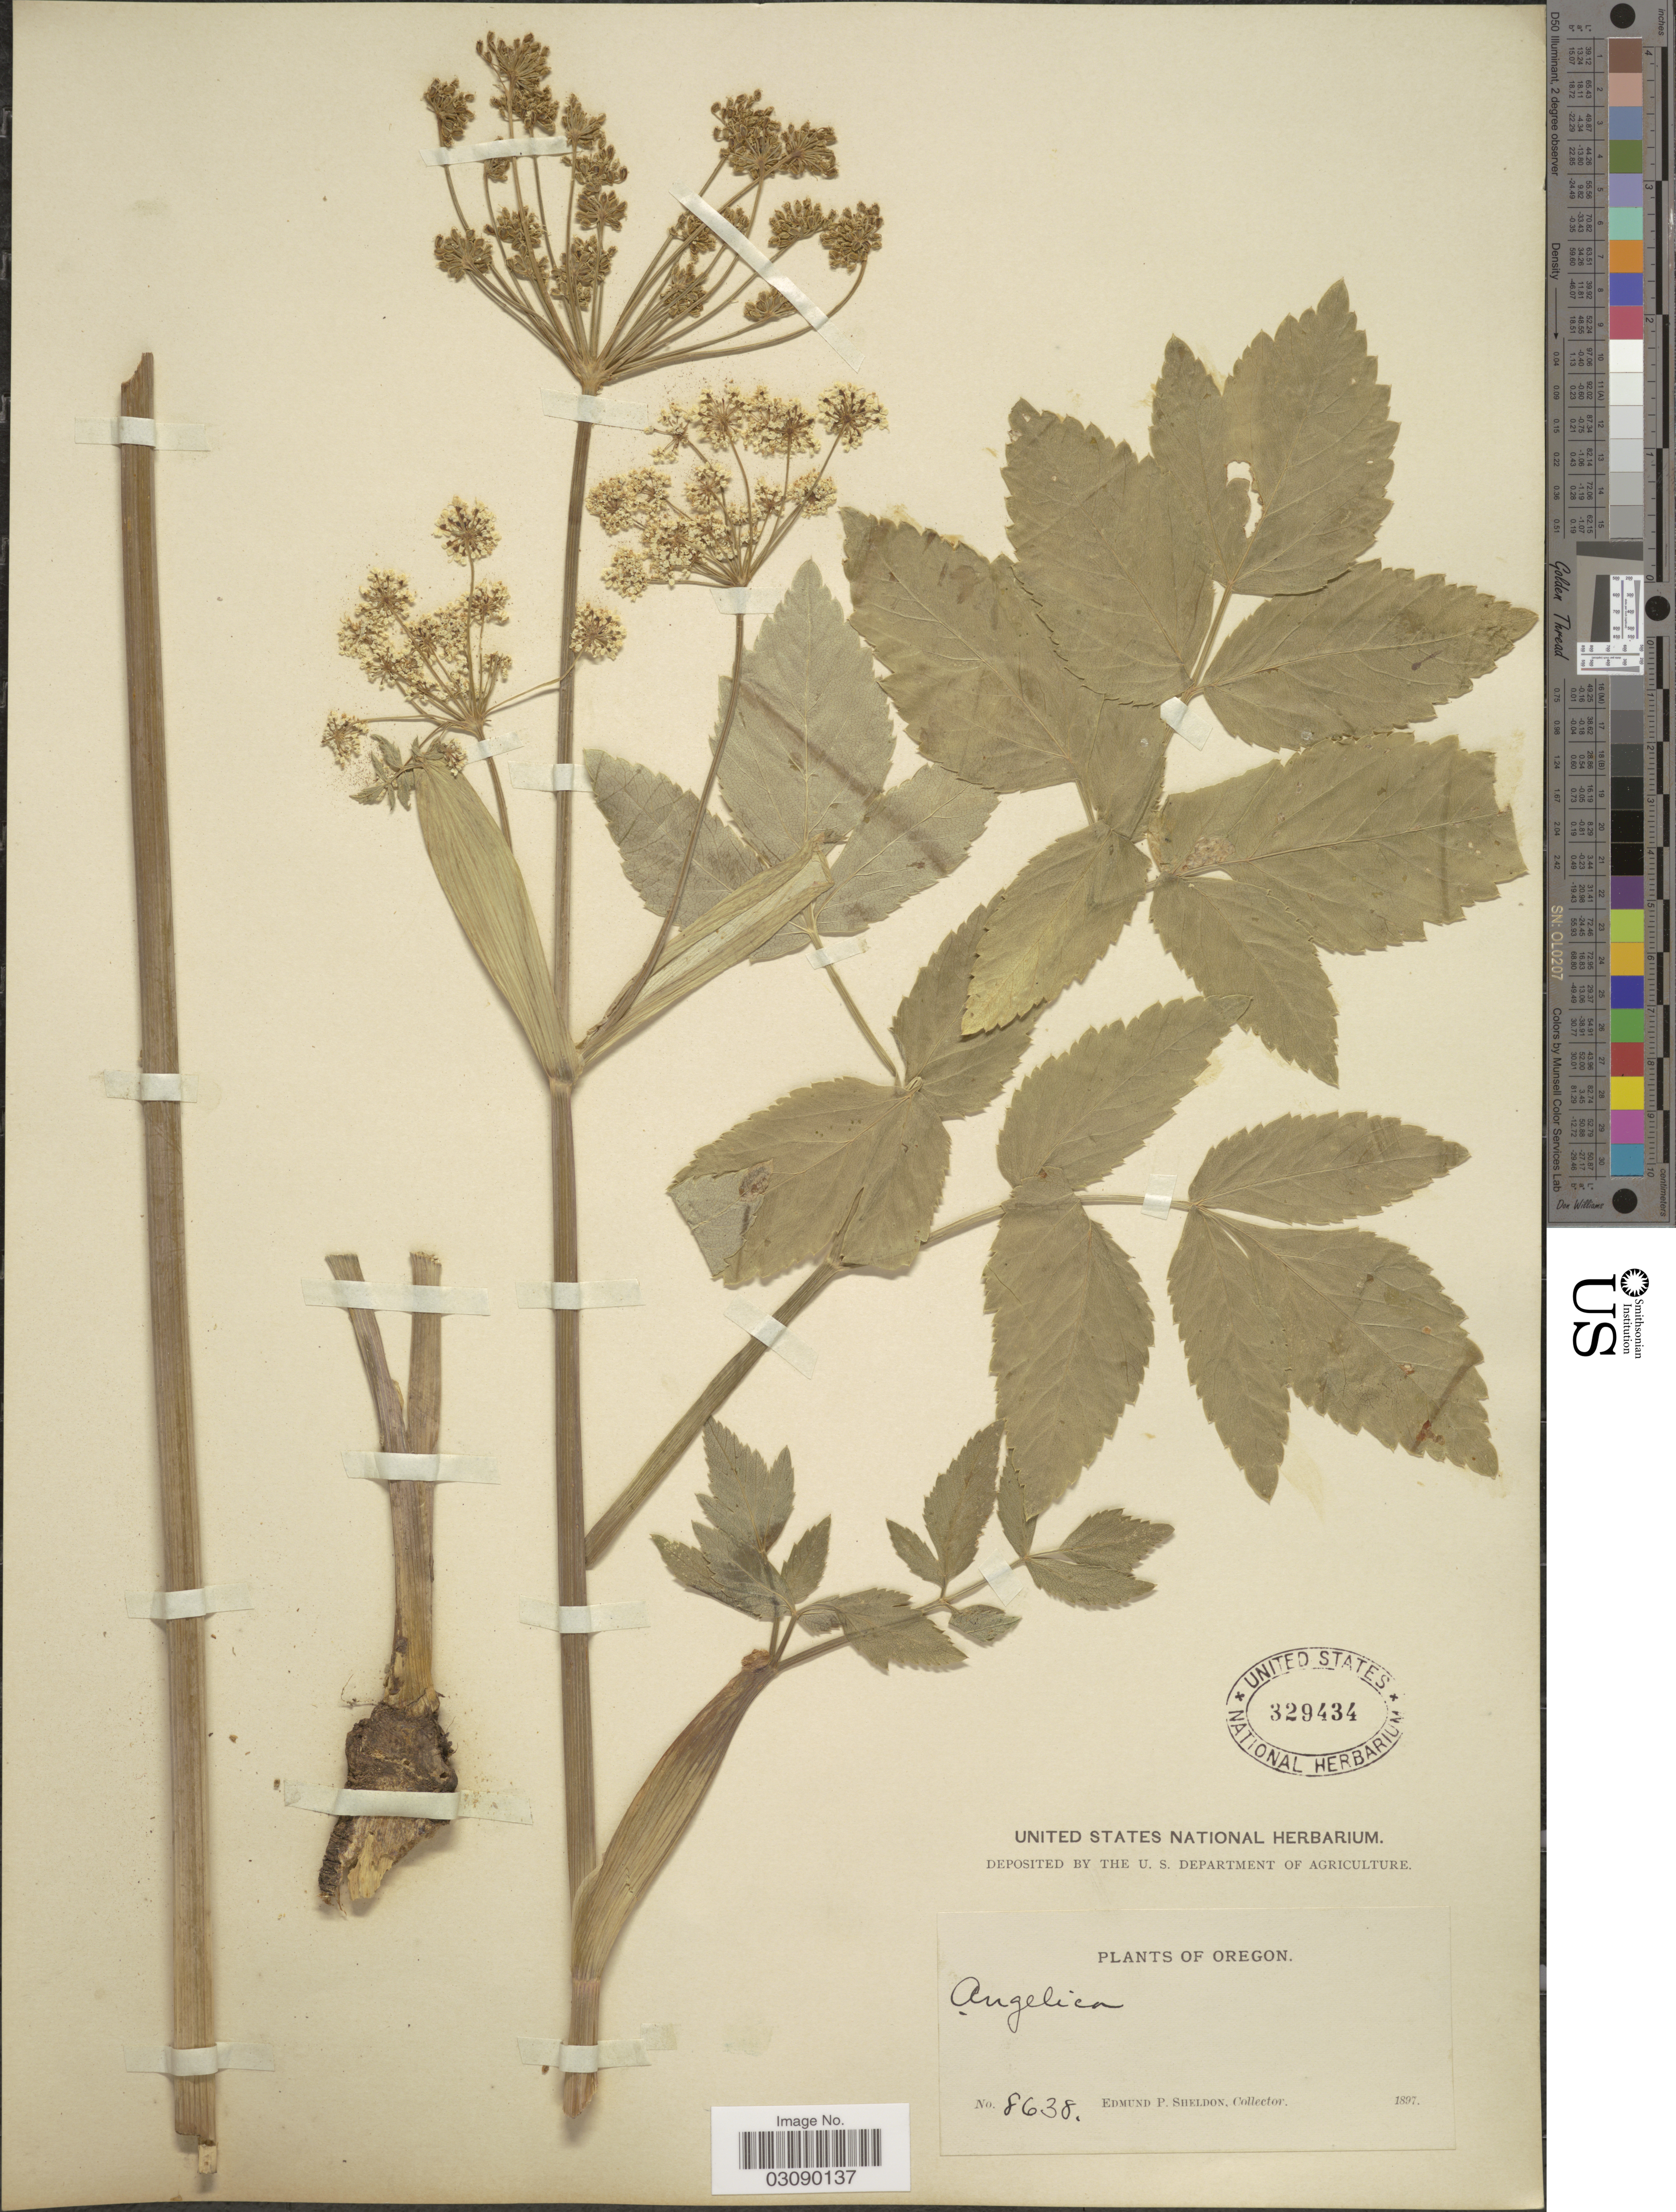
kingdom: Plantae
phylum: Tracheophyta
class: Magnoliopsida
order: Apiales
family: Apiaceae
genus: Angelica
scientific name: Angelica arguta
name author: Nutt.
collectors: E. P. Sheldon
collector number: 8638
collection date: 1897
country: United States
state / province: Oregon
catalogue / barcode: US 329434